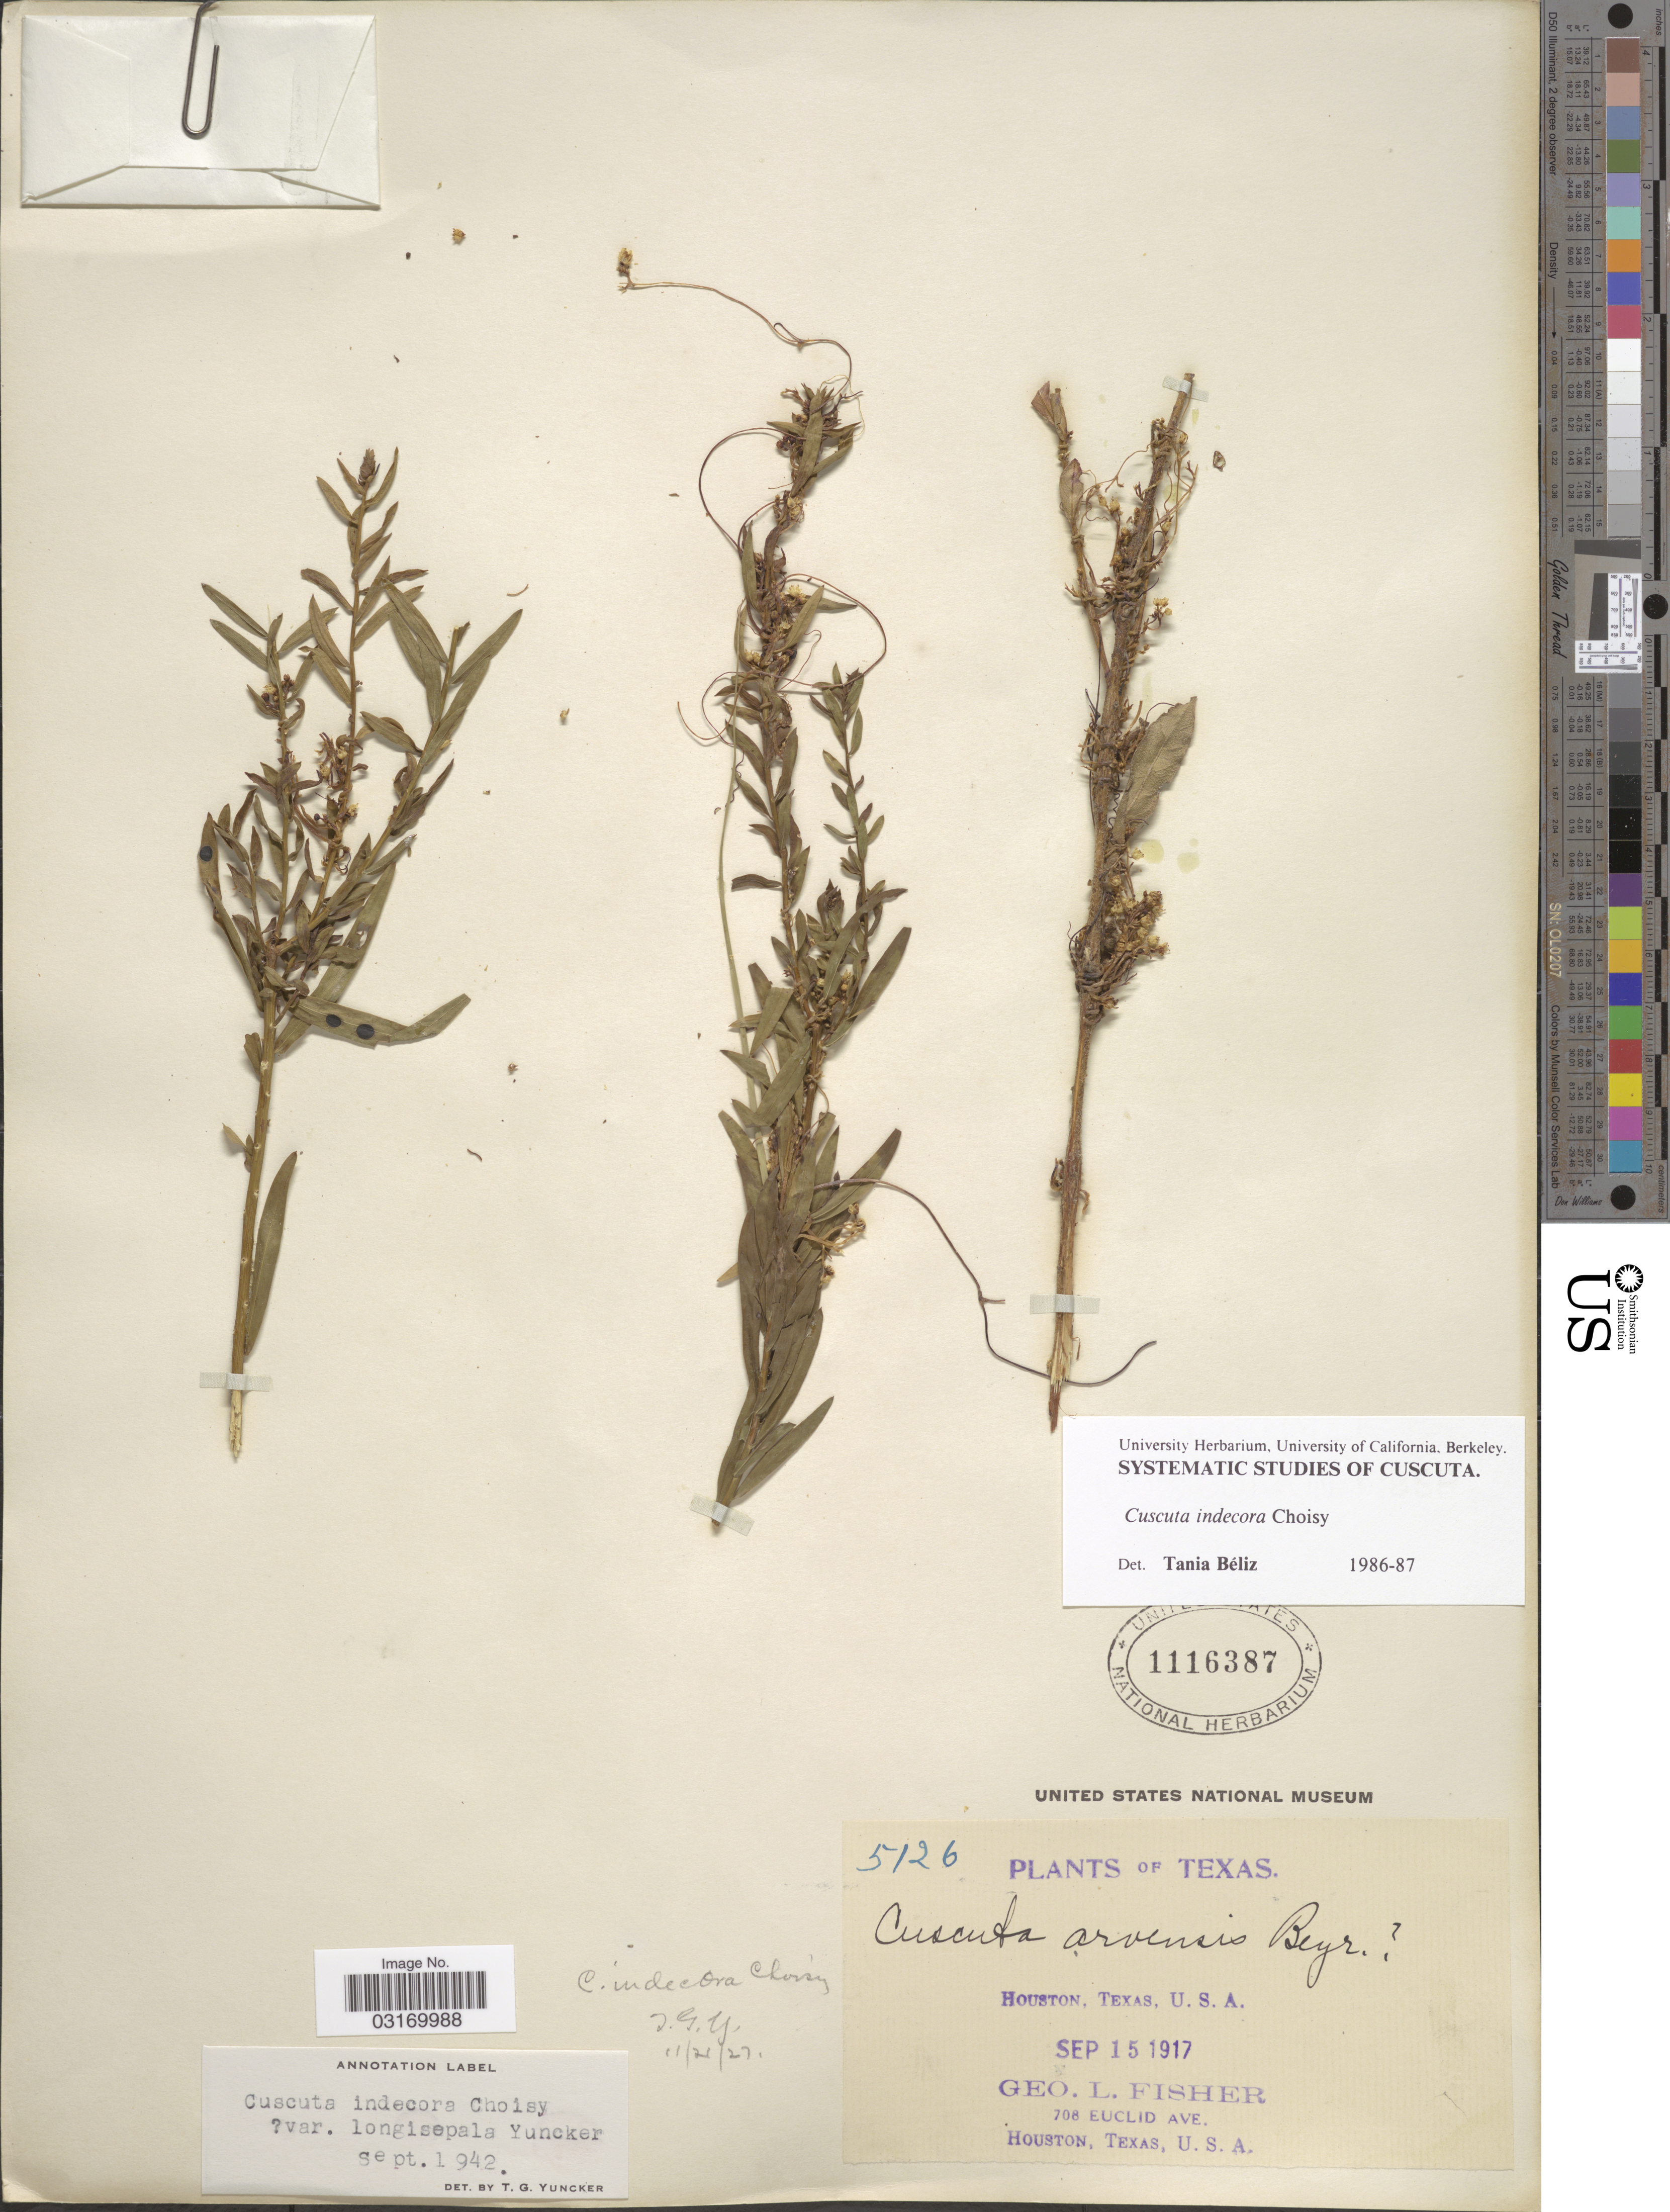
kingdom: Plantae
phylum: Tracheophyta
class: Magnoliopsida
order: Solanales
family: Convolvulaceae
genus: Cuscuta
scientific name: Cuscuta indecora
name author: Choisy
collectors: G. L. Fisher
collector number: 5126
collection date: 1917-09-15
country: United States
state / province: Texas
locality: Houston, U.S.A.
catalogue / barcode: US 1116387